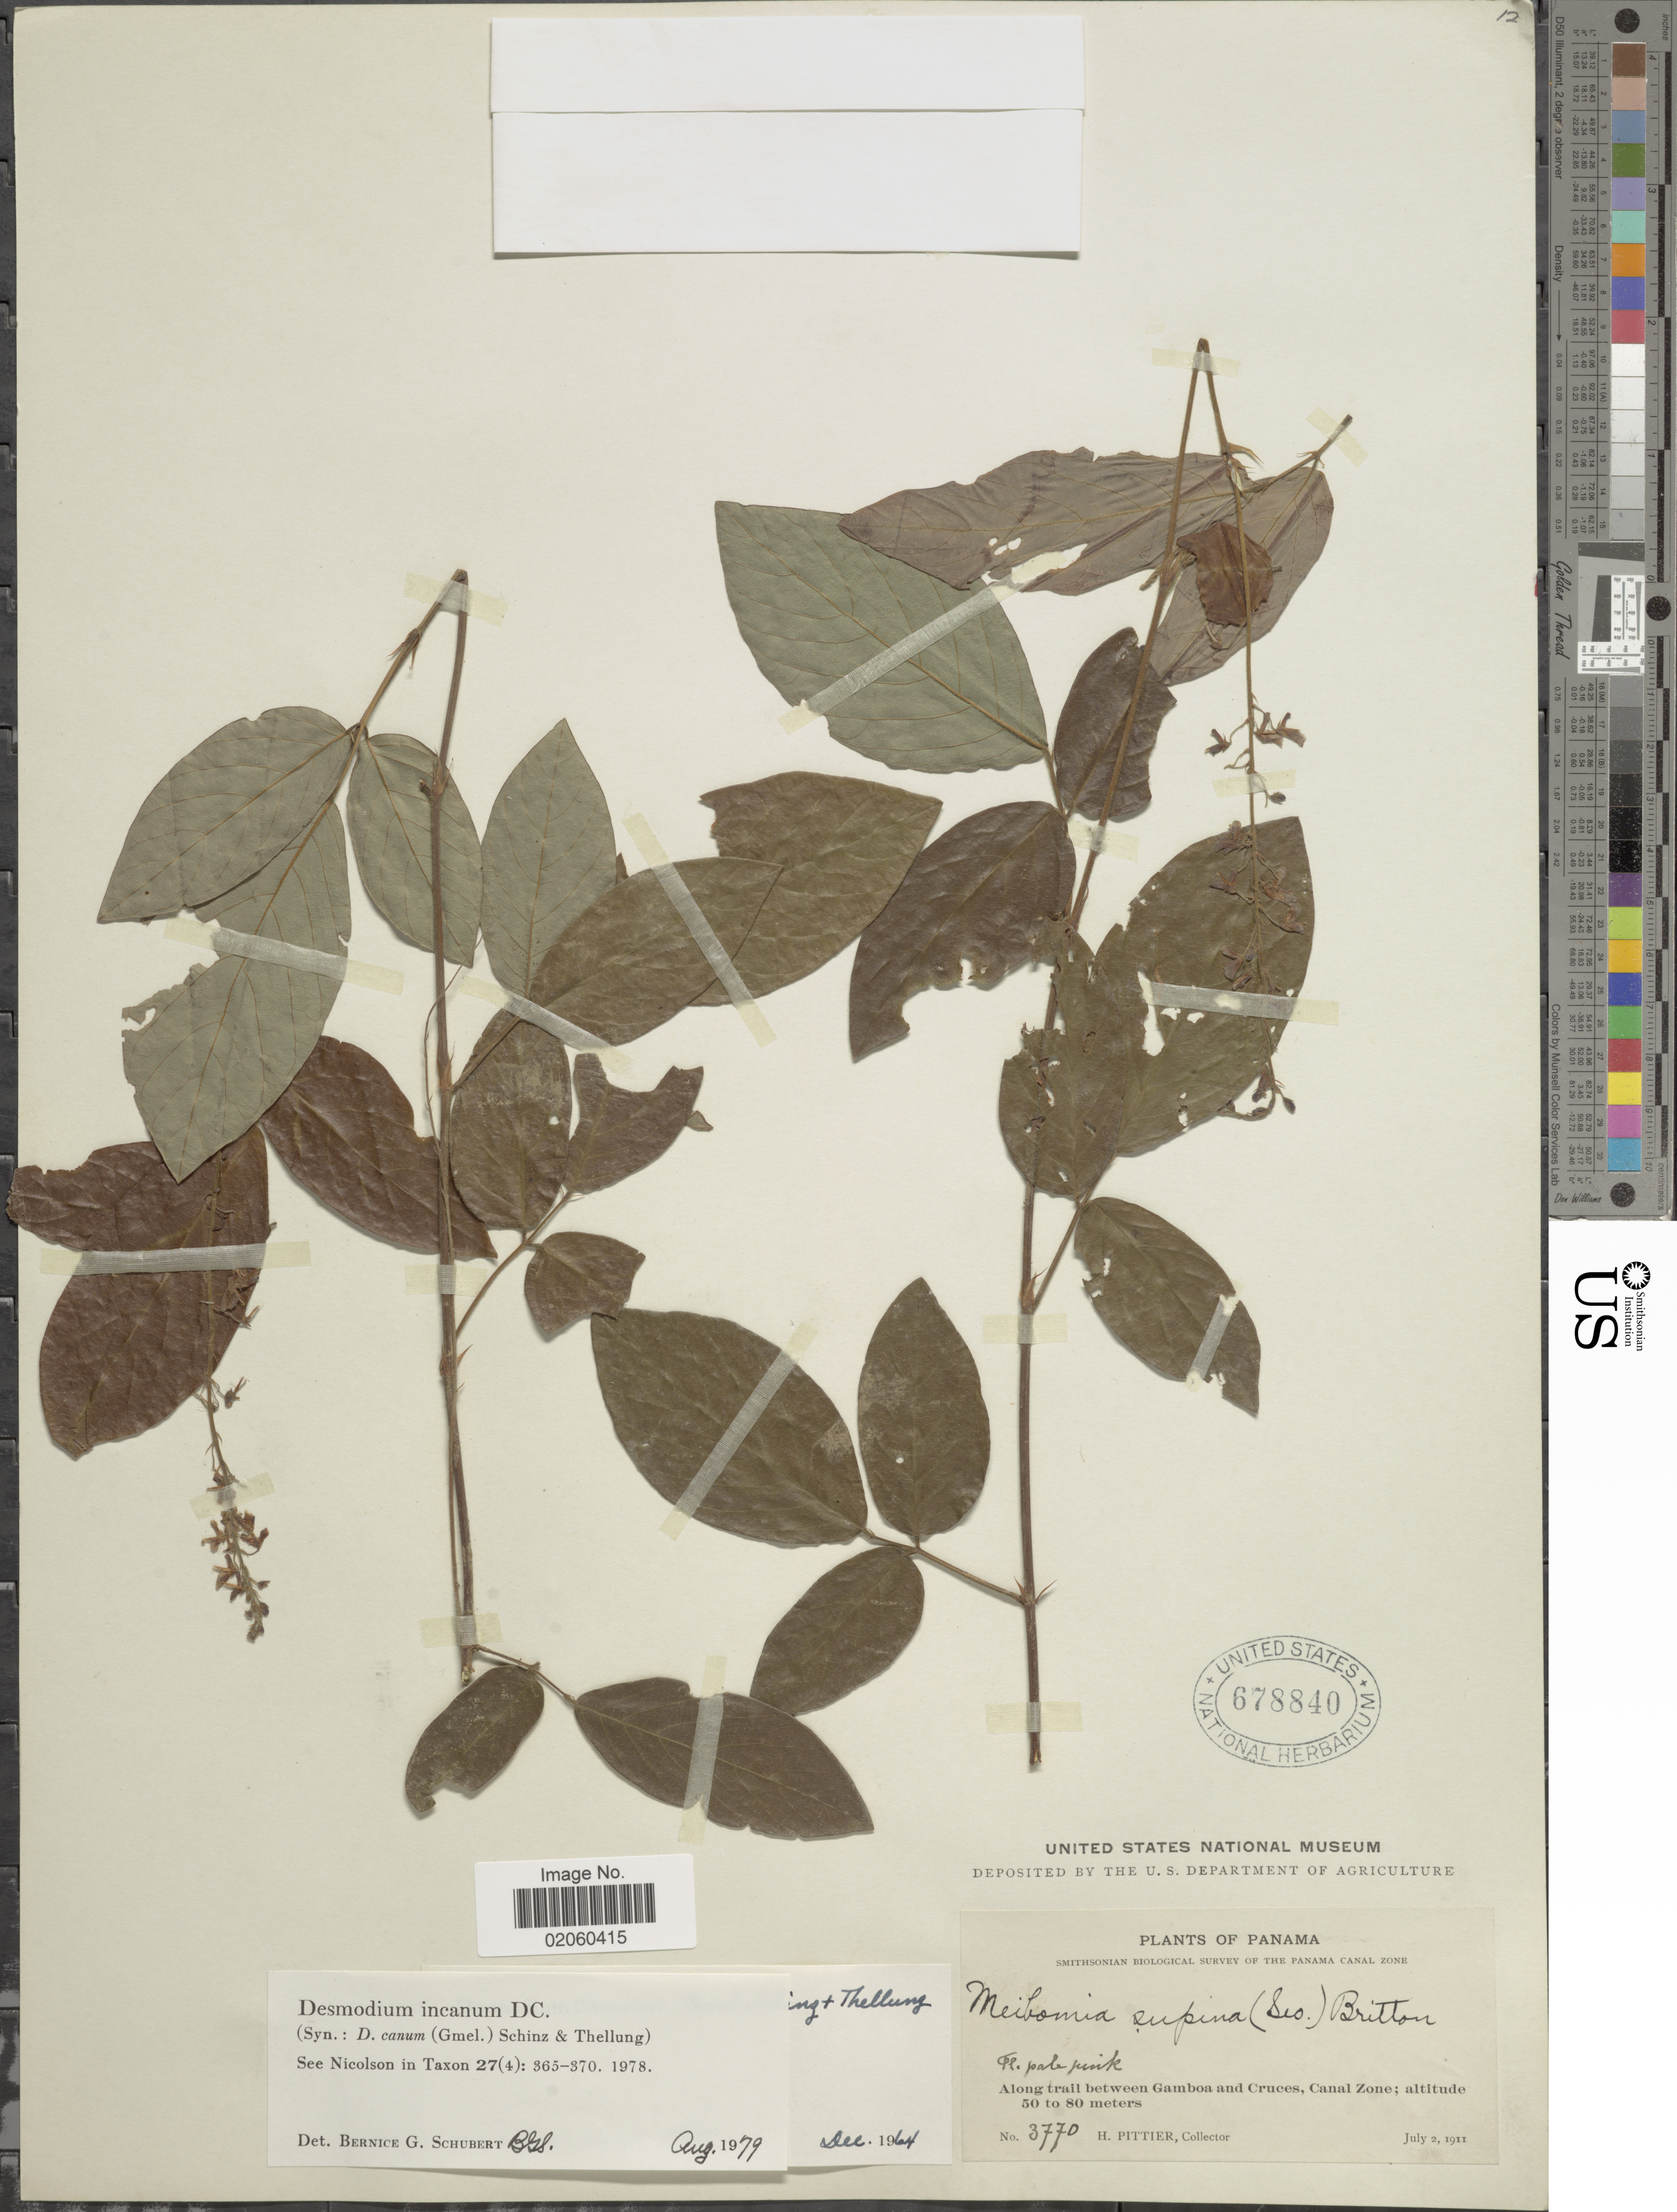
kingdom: Plantae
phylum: Tracheophyta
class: Magnoliopsida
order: Fabales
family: Fabaceae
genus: Desmodium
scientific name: Desmodium incanum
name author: (Sw.) DC.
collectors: H. F. Pittier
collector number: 3770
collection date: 1911-07-02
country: Panama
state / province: Colón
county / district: Canal Zone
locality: Along trail between Gamboa and Cruces, Canal Zone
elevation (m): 50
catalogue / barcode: US 678840